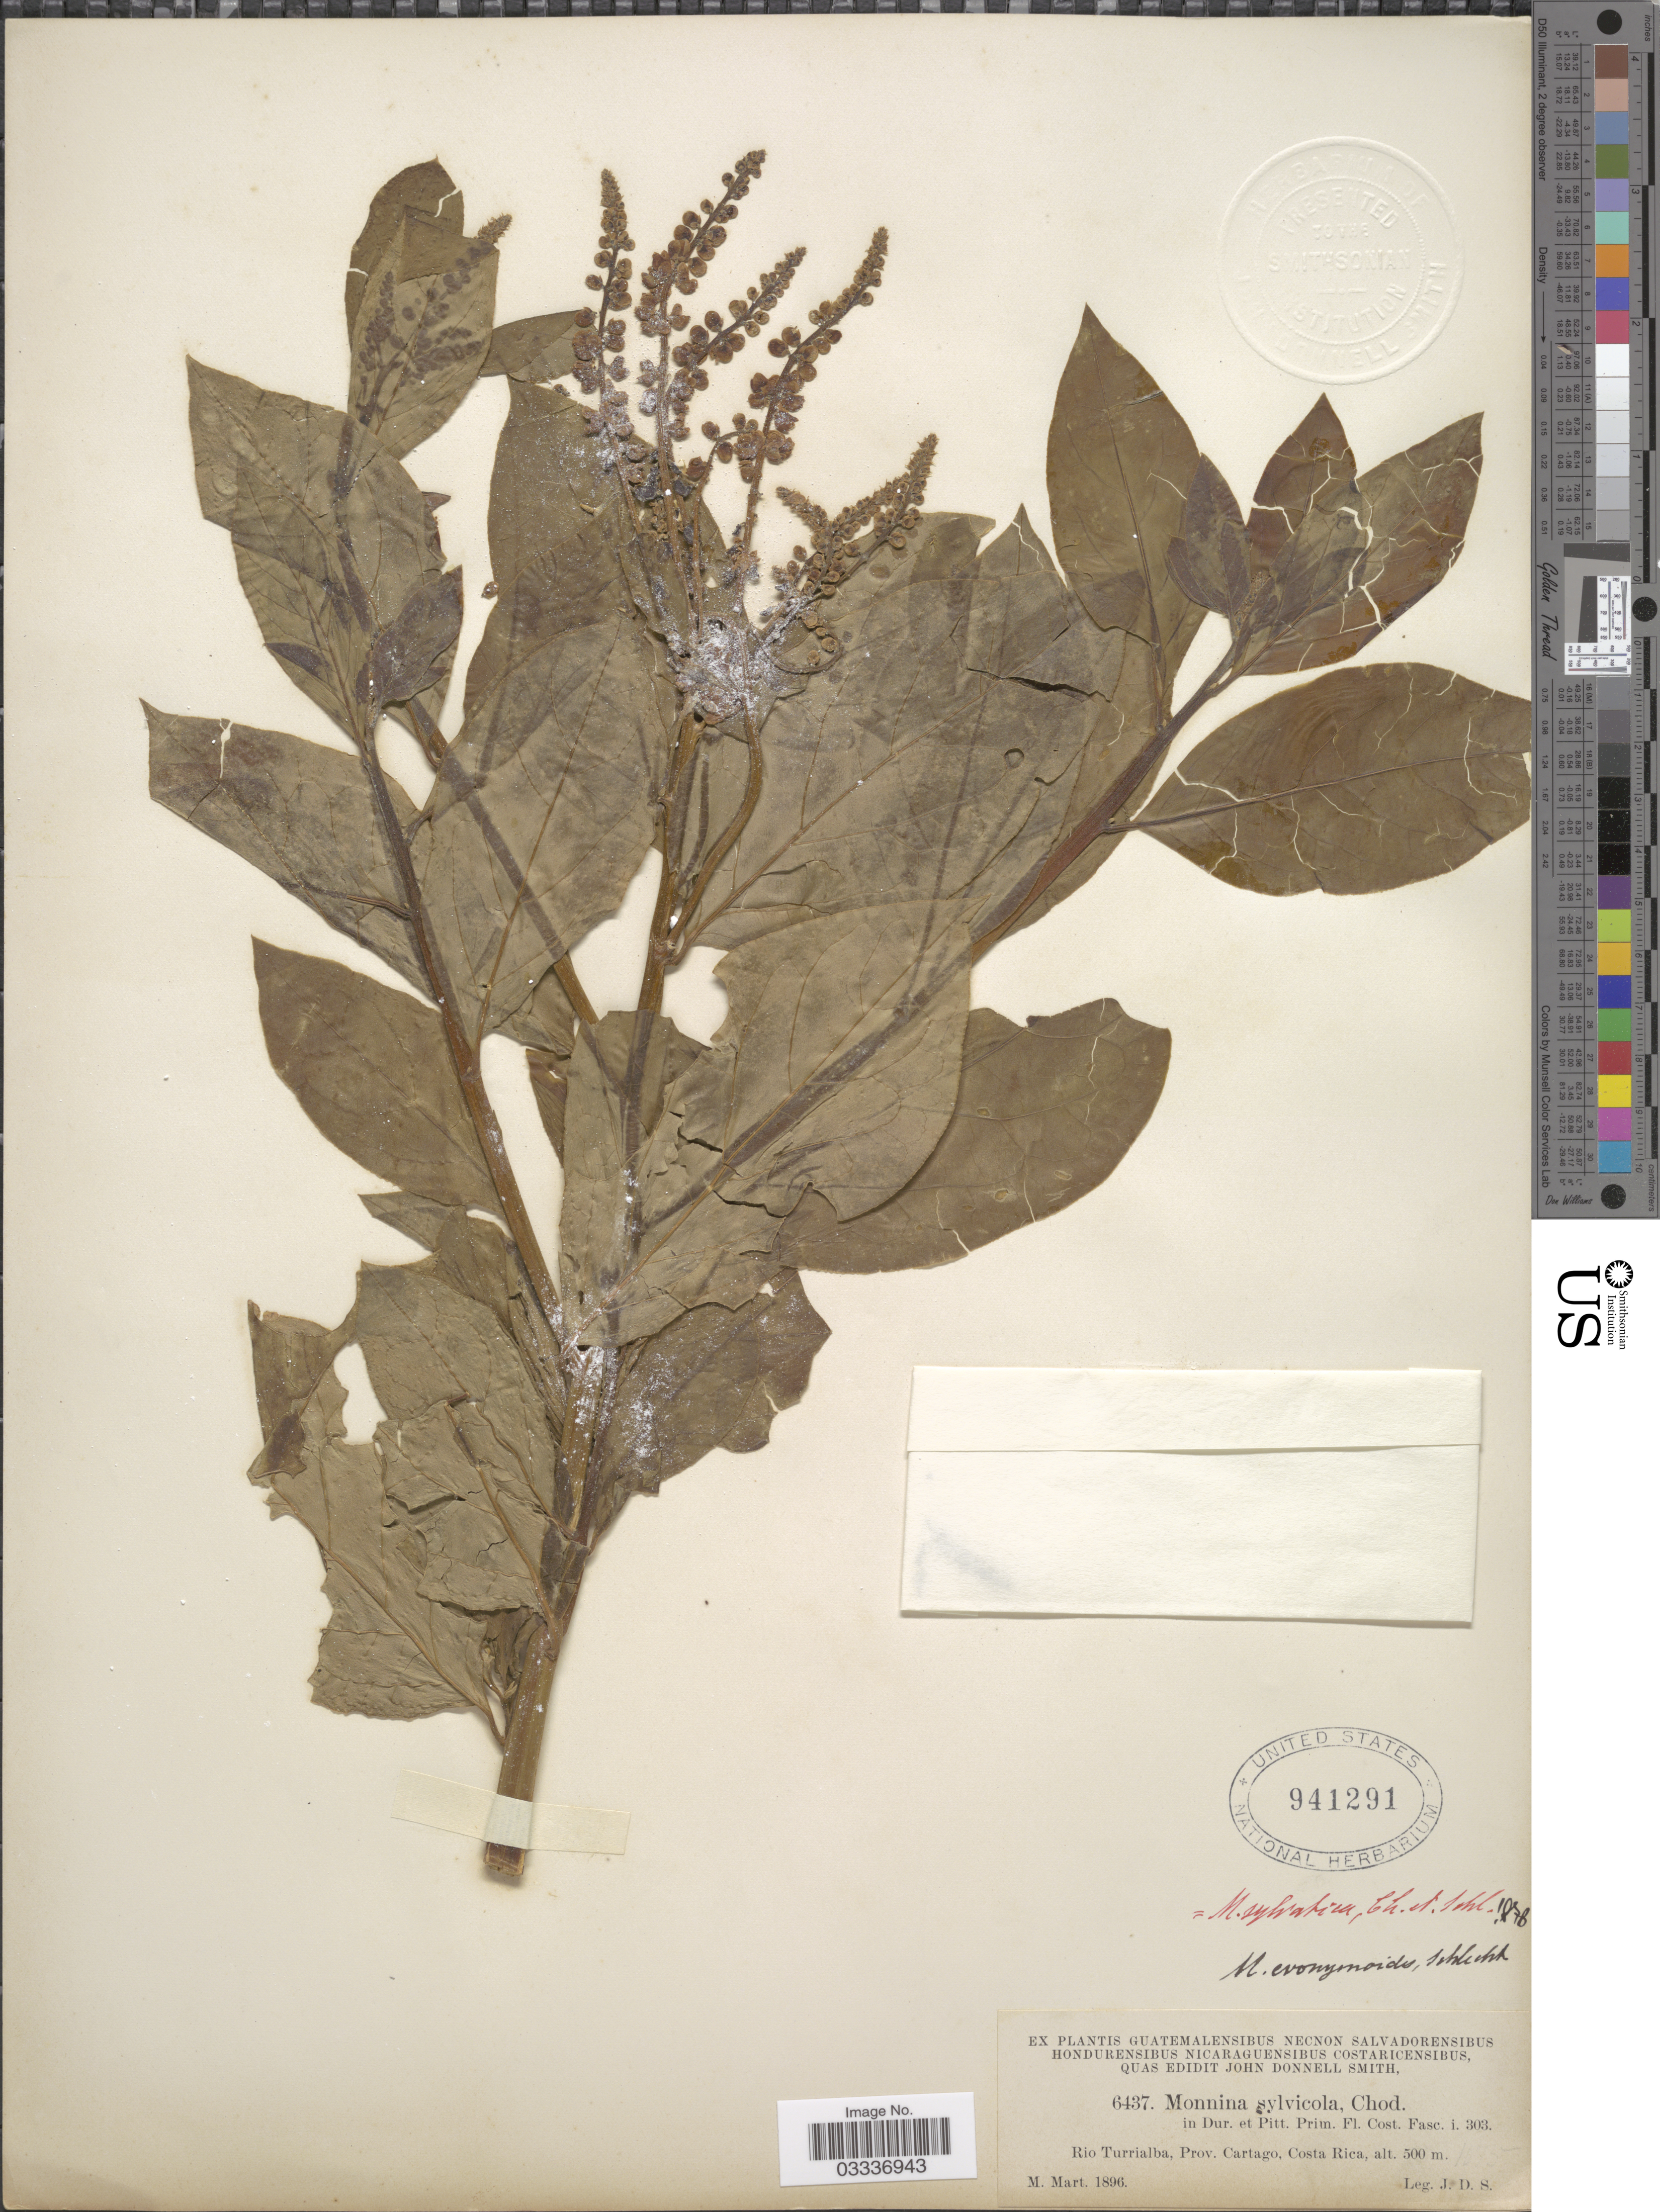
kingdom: Plantae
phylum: Tracheophyta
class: Magnoliopsida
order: Fabales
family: Polygalaceae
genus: Monnina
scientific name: Monnina sylvatica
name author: Schltdl. & Cham.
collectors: J. Donnell Smith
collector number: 6437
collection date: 1896-03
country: Costa Rica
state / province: Cartago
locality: Rio Turrialba.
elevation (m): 500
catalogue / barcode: US 941291